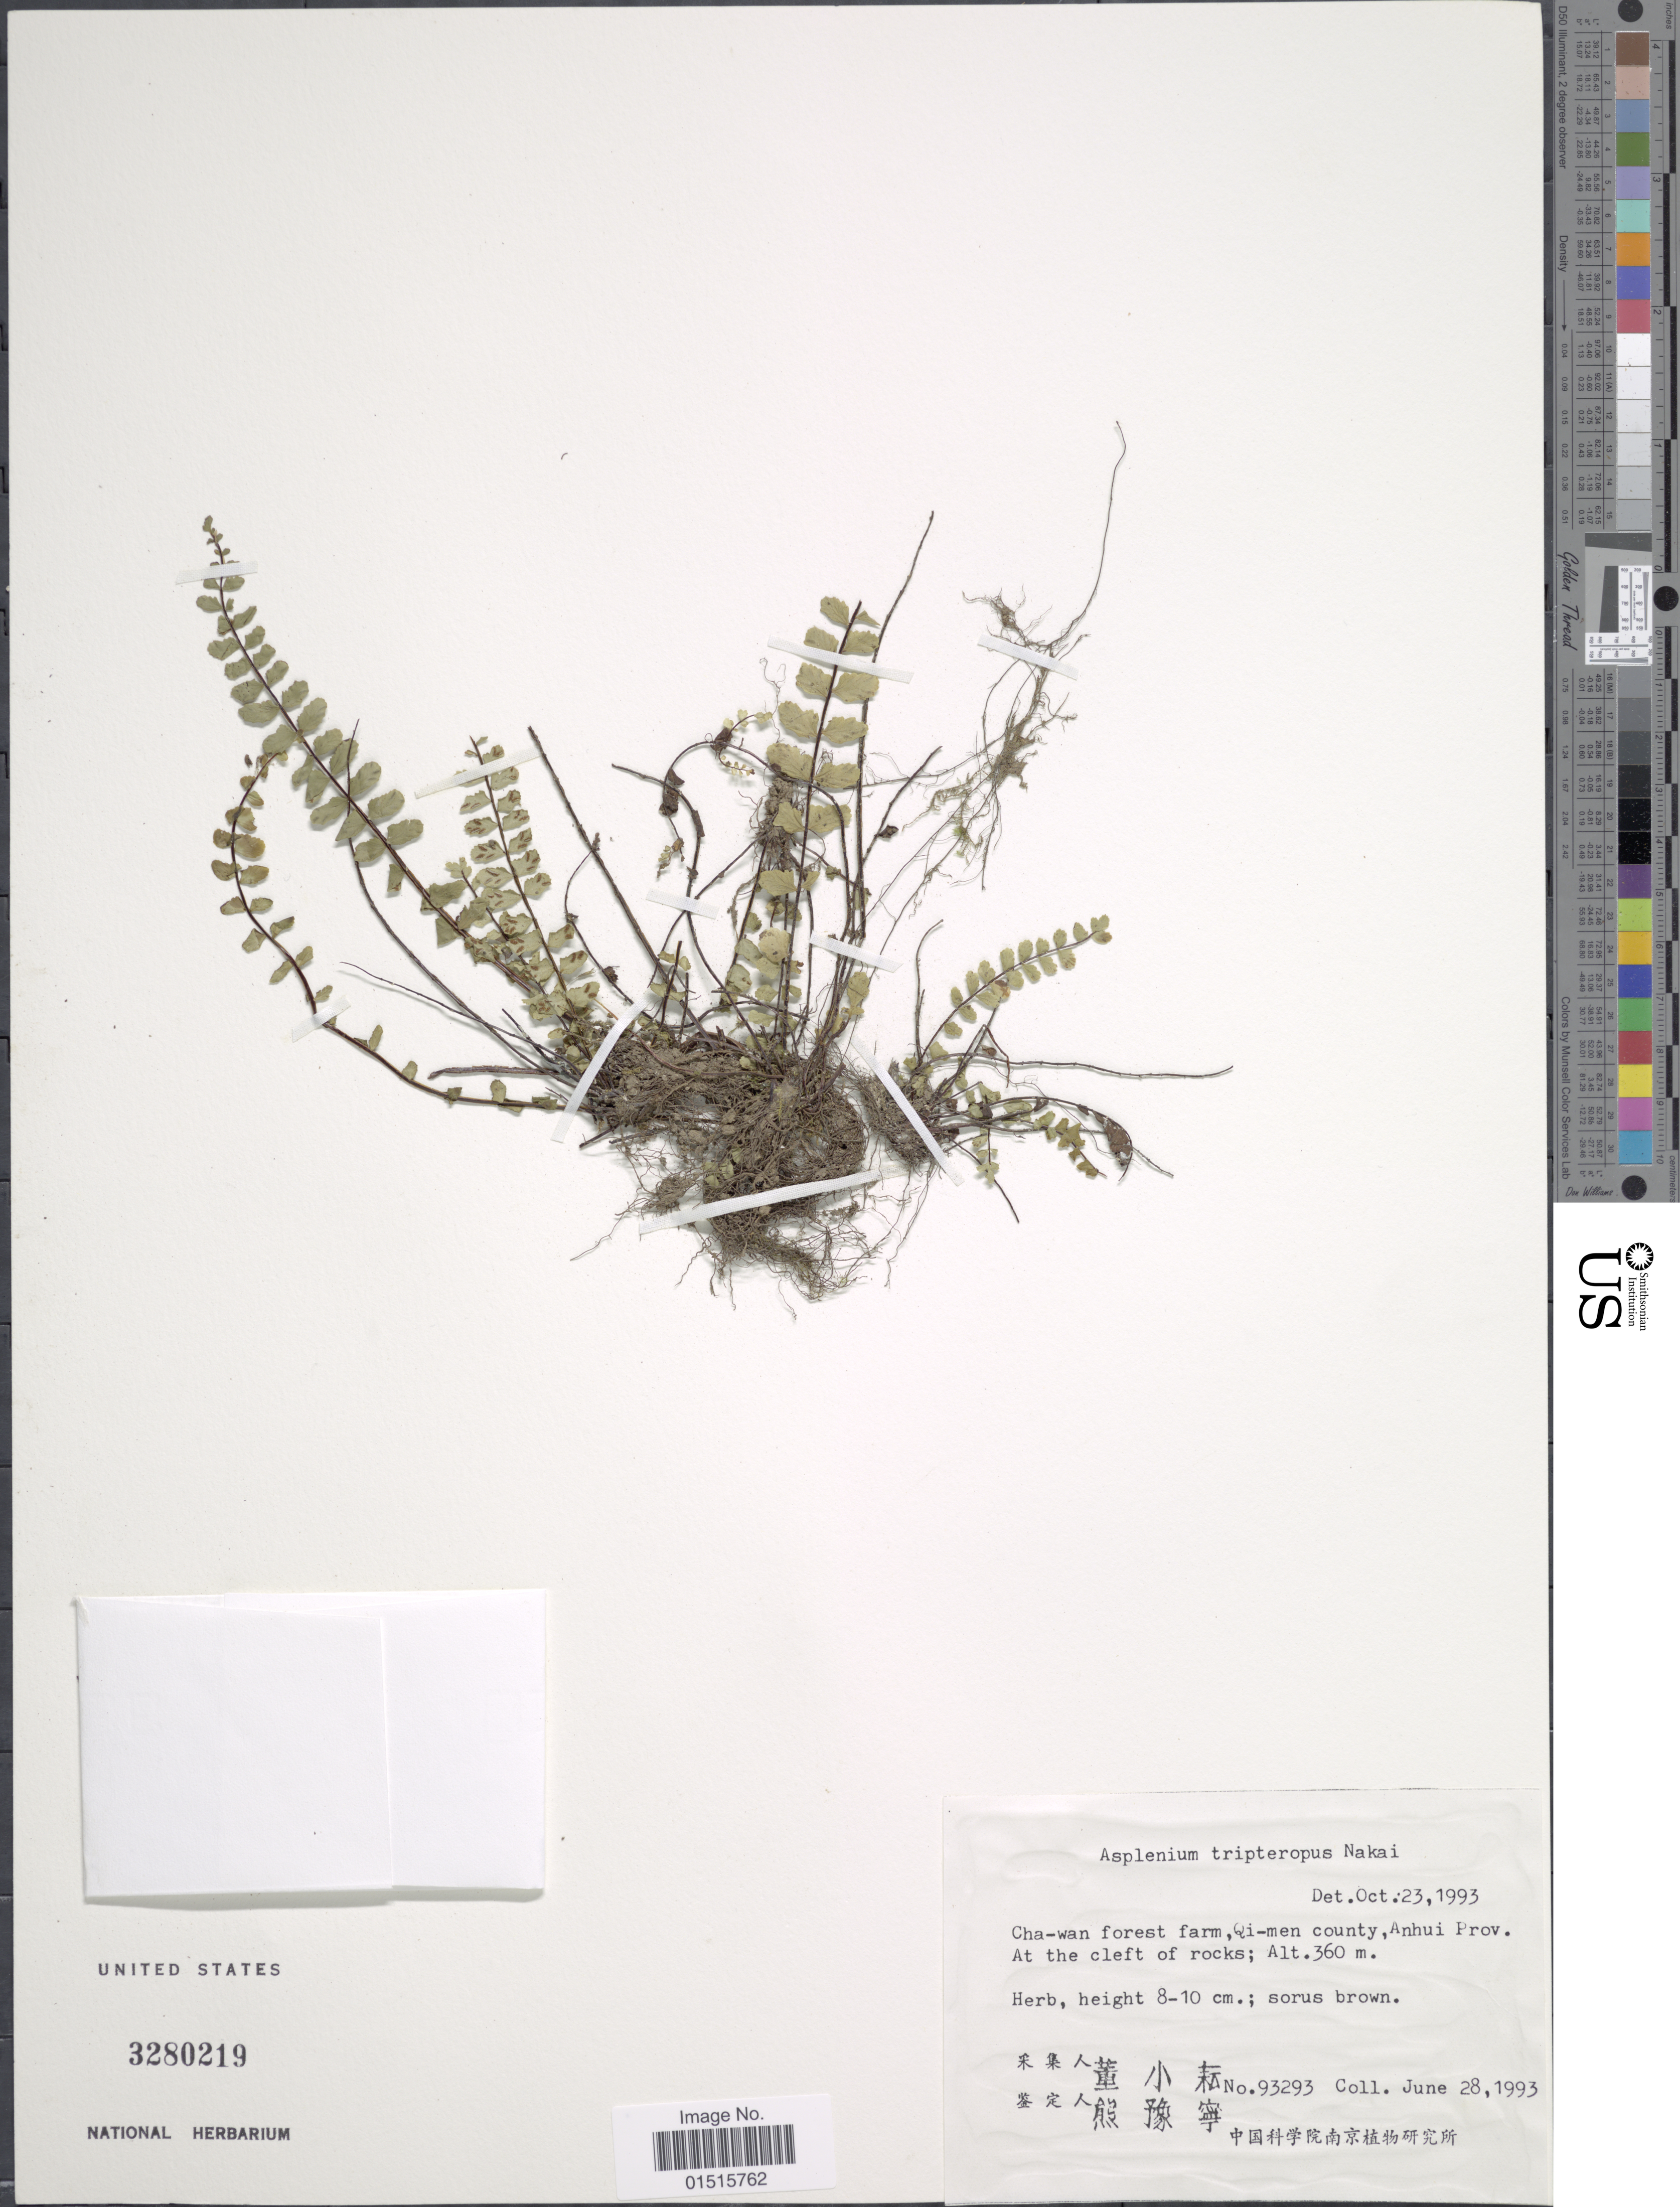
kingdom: Plantae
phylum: Tracheophyta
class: Polypodiopsida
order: Polypodiales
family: Aspleniaceae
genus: Asplenium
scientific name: Asplenium tripteropus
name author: K.M. Nakai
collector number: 93293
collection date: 1993-06-28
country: China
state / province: Anhui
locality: Cha-wan forest farm, Qi-men county. At the cleft of the rocks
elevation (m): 360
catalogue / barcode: US 3280219